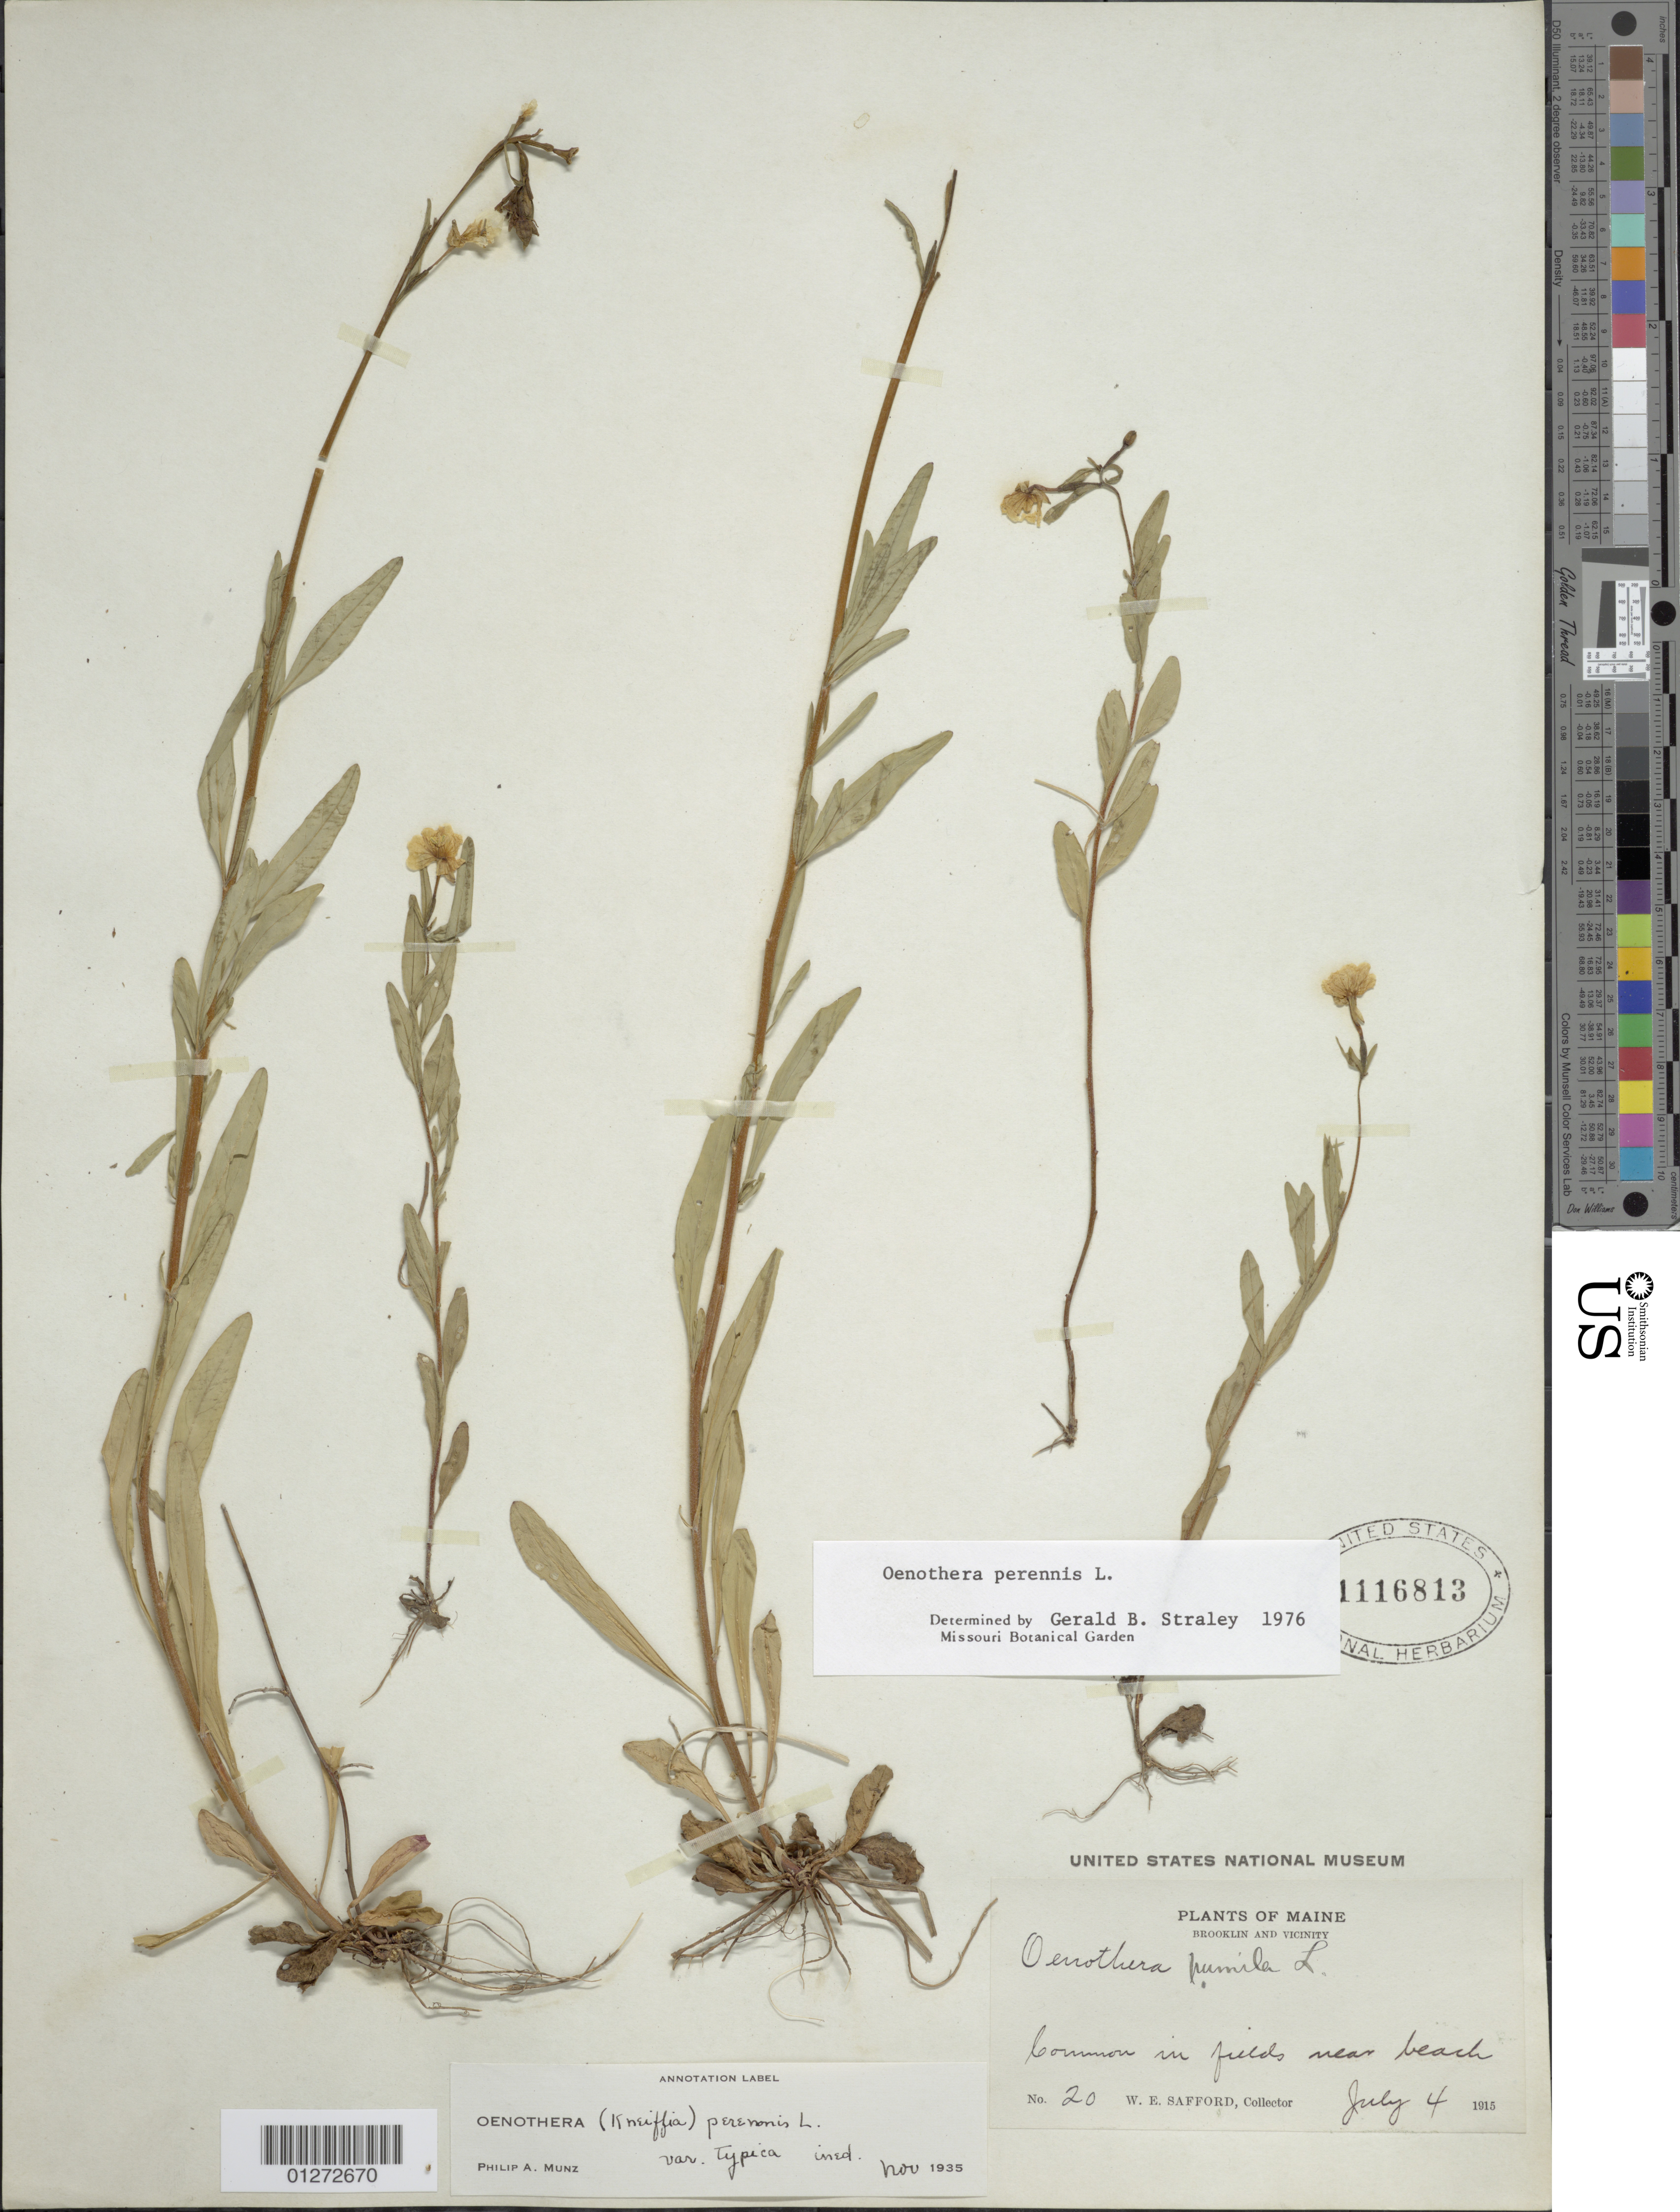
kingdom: Plantae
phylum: Tracheophyta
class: Magnoliopsida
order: Myrtales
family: Onagraceae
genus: Oenothera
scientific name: Oenothera perennis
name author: L.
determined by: Straley, G. B.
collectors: W. E. Safford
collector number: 20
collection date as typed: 4 Jul 1915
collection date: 1915-07-04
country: United States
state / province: Maine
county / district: Hancock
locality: Brooklin, fields near beach.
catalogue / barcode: US 1116813